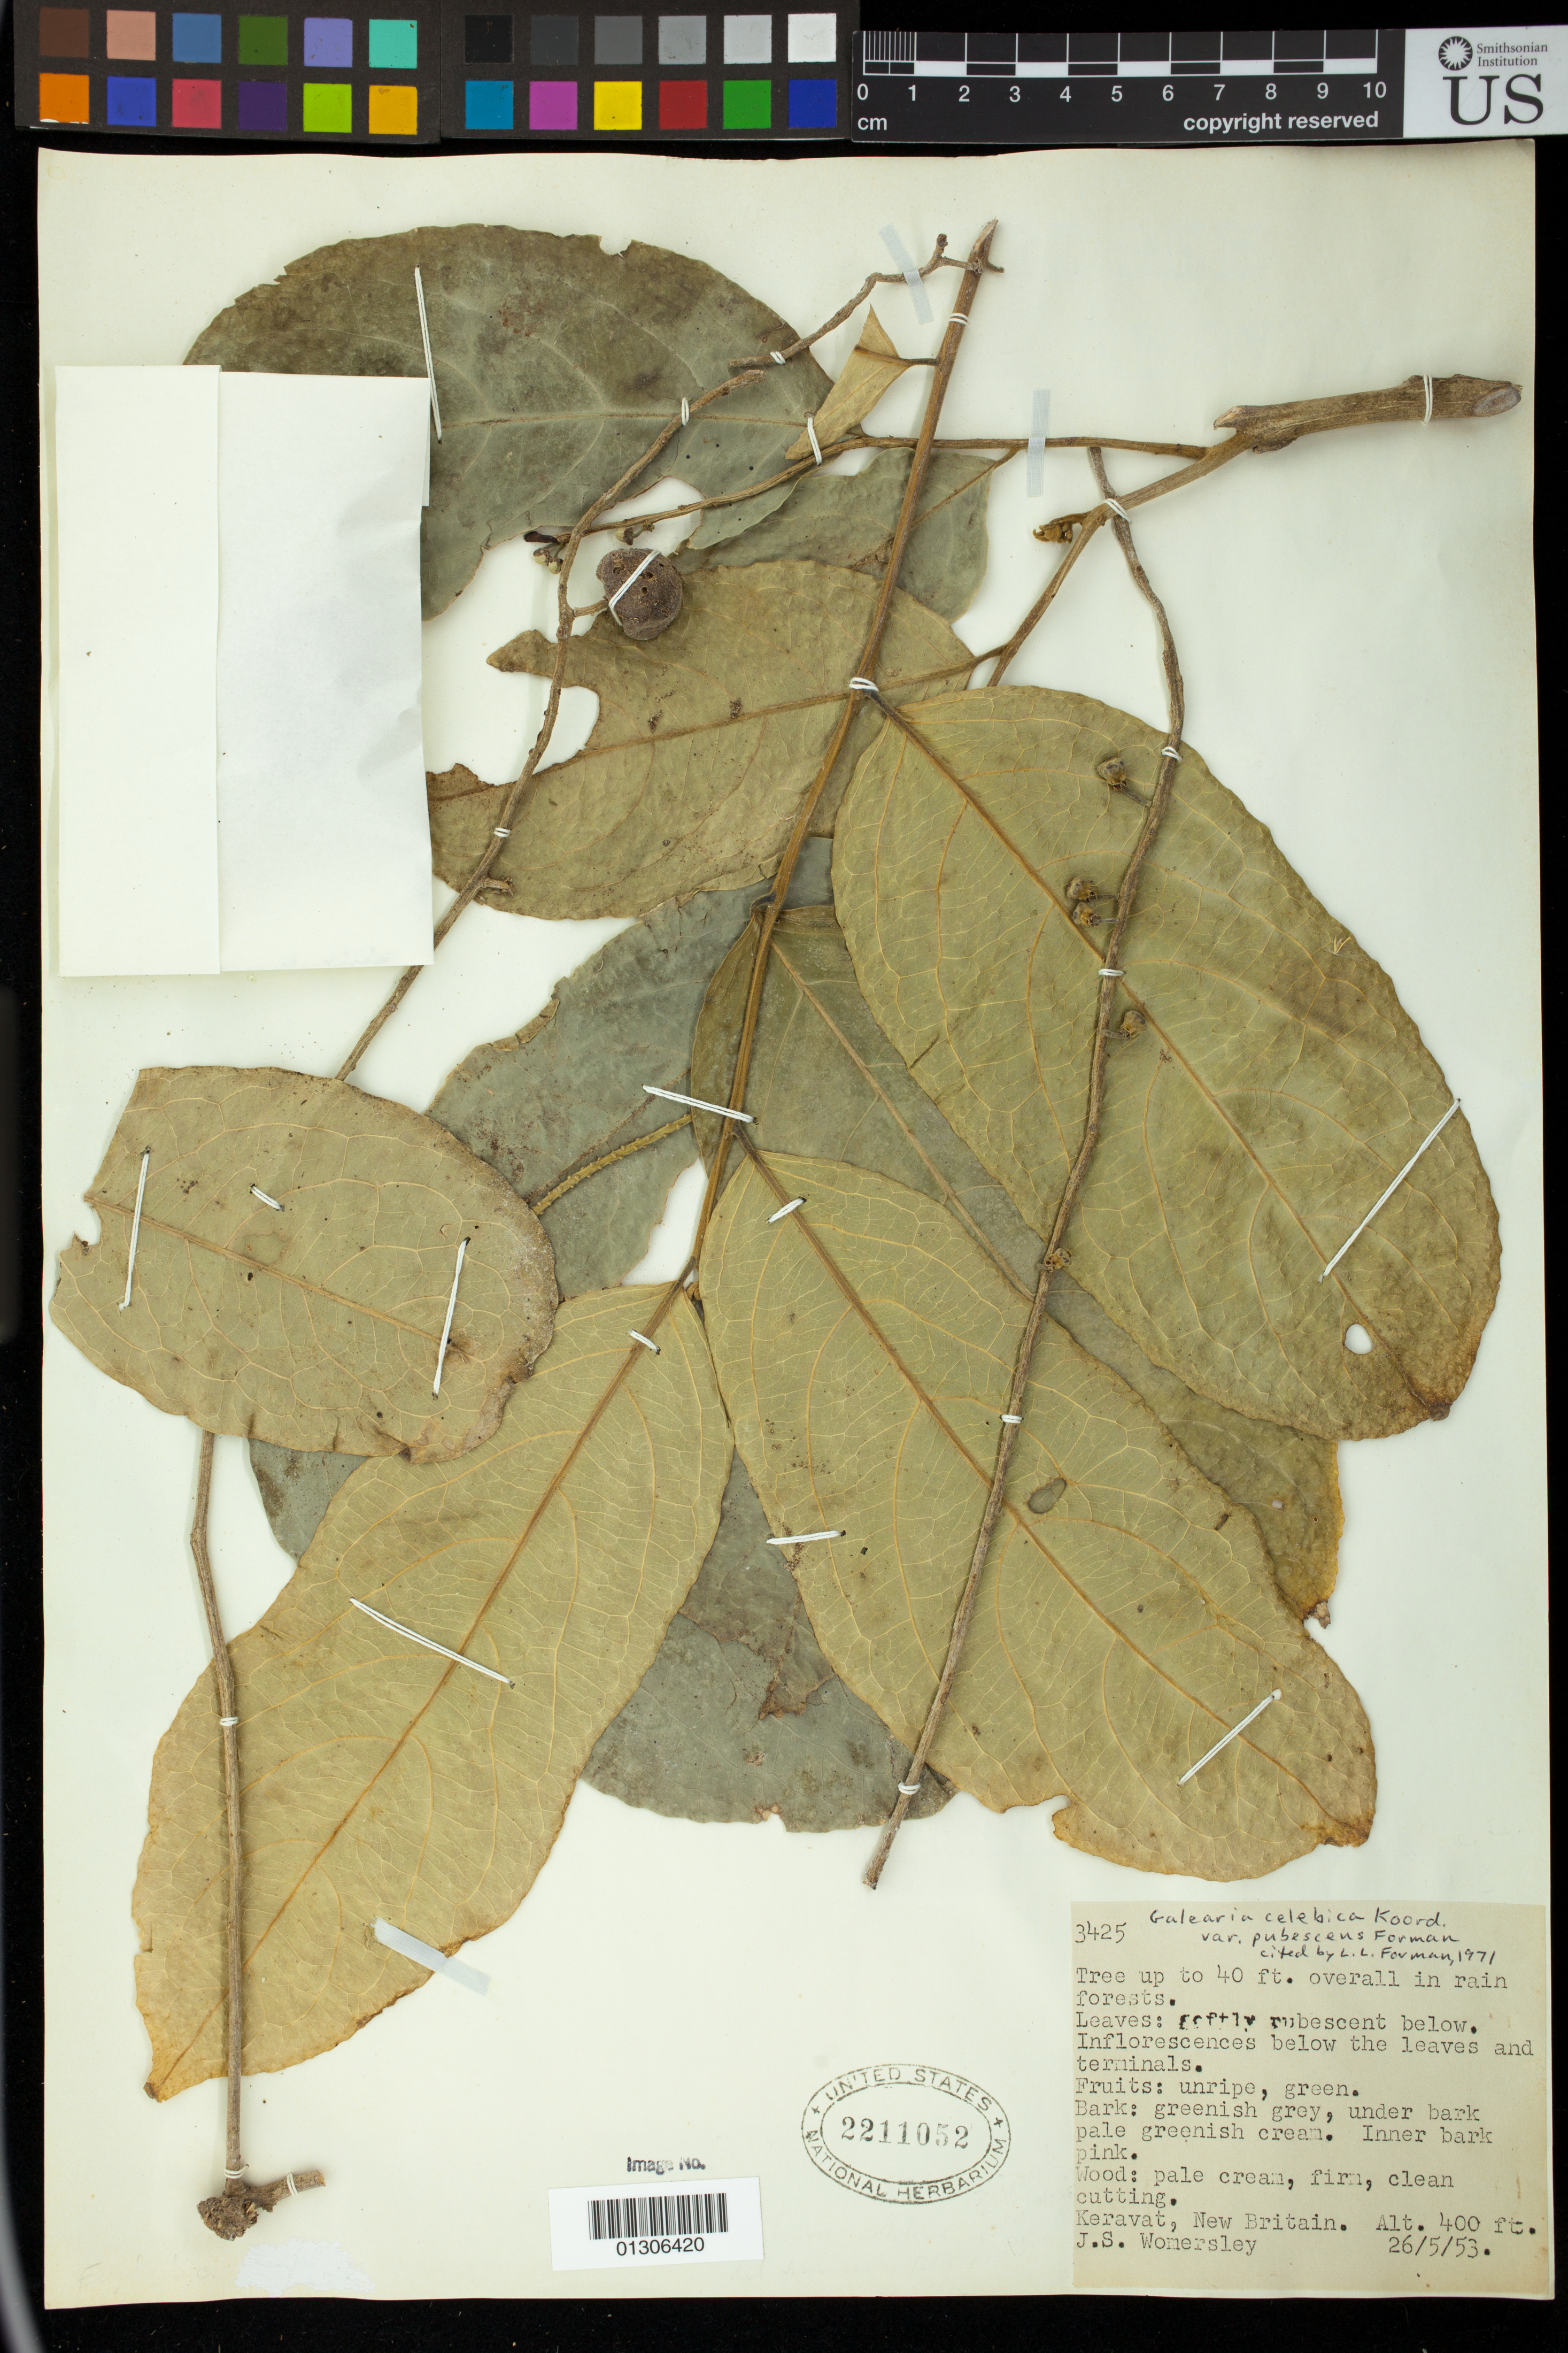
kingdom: Plantae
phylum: Tracheophyta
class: Magnoliopsida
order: Malpighiales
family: Pandaceae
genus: Galearia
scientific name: Galearia celebica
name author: Koord.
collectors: J. S. Womersley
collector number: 3425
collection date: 1953-05-26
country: Papua New Guinea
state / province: New Britain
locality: Keravat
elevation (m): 122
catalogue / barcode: US 2211052